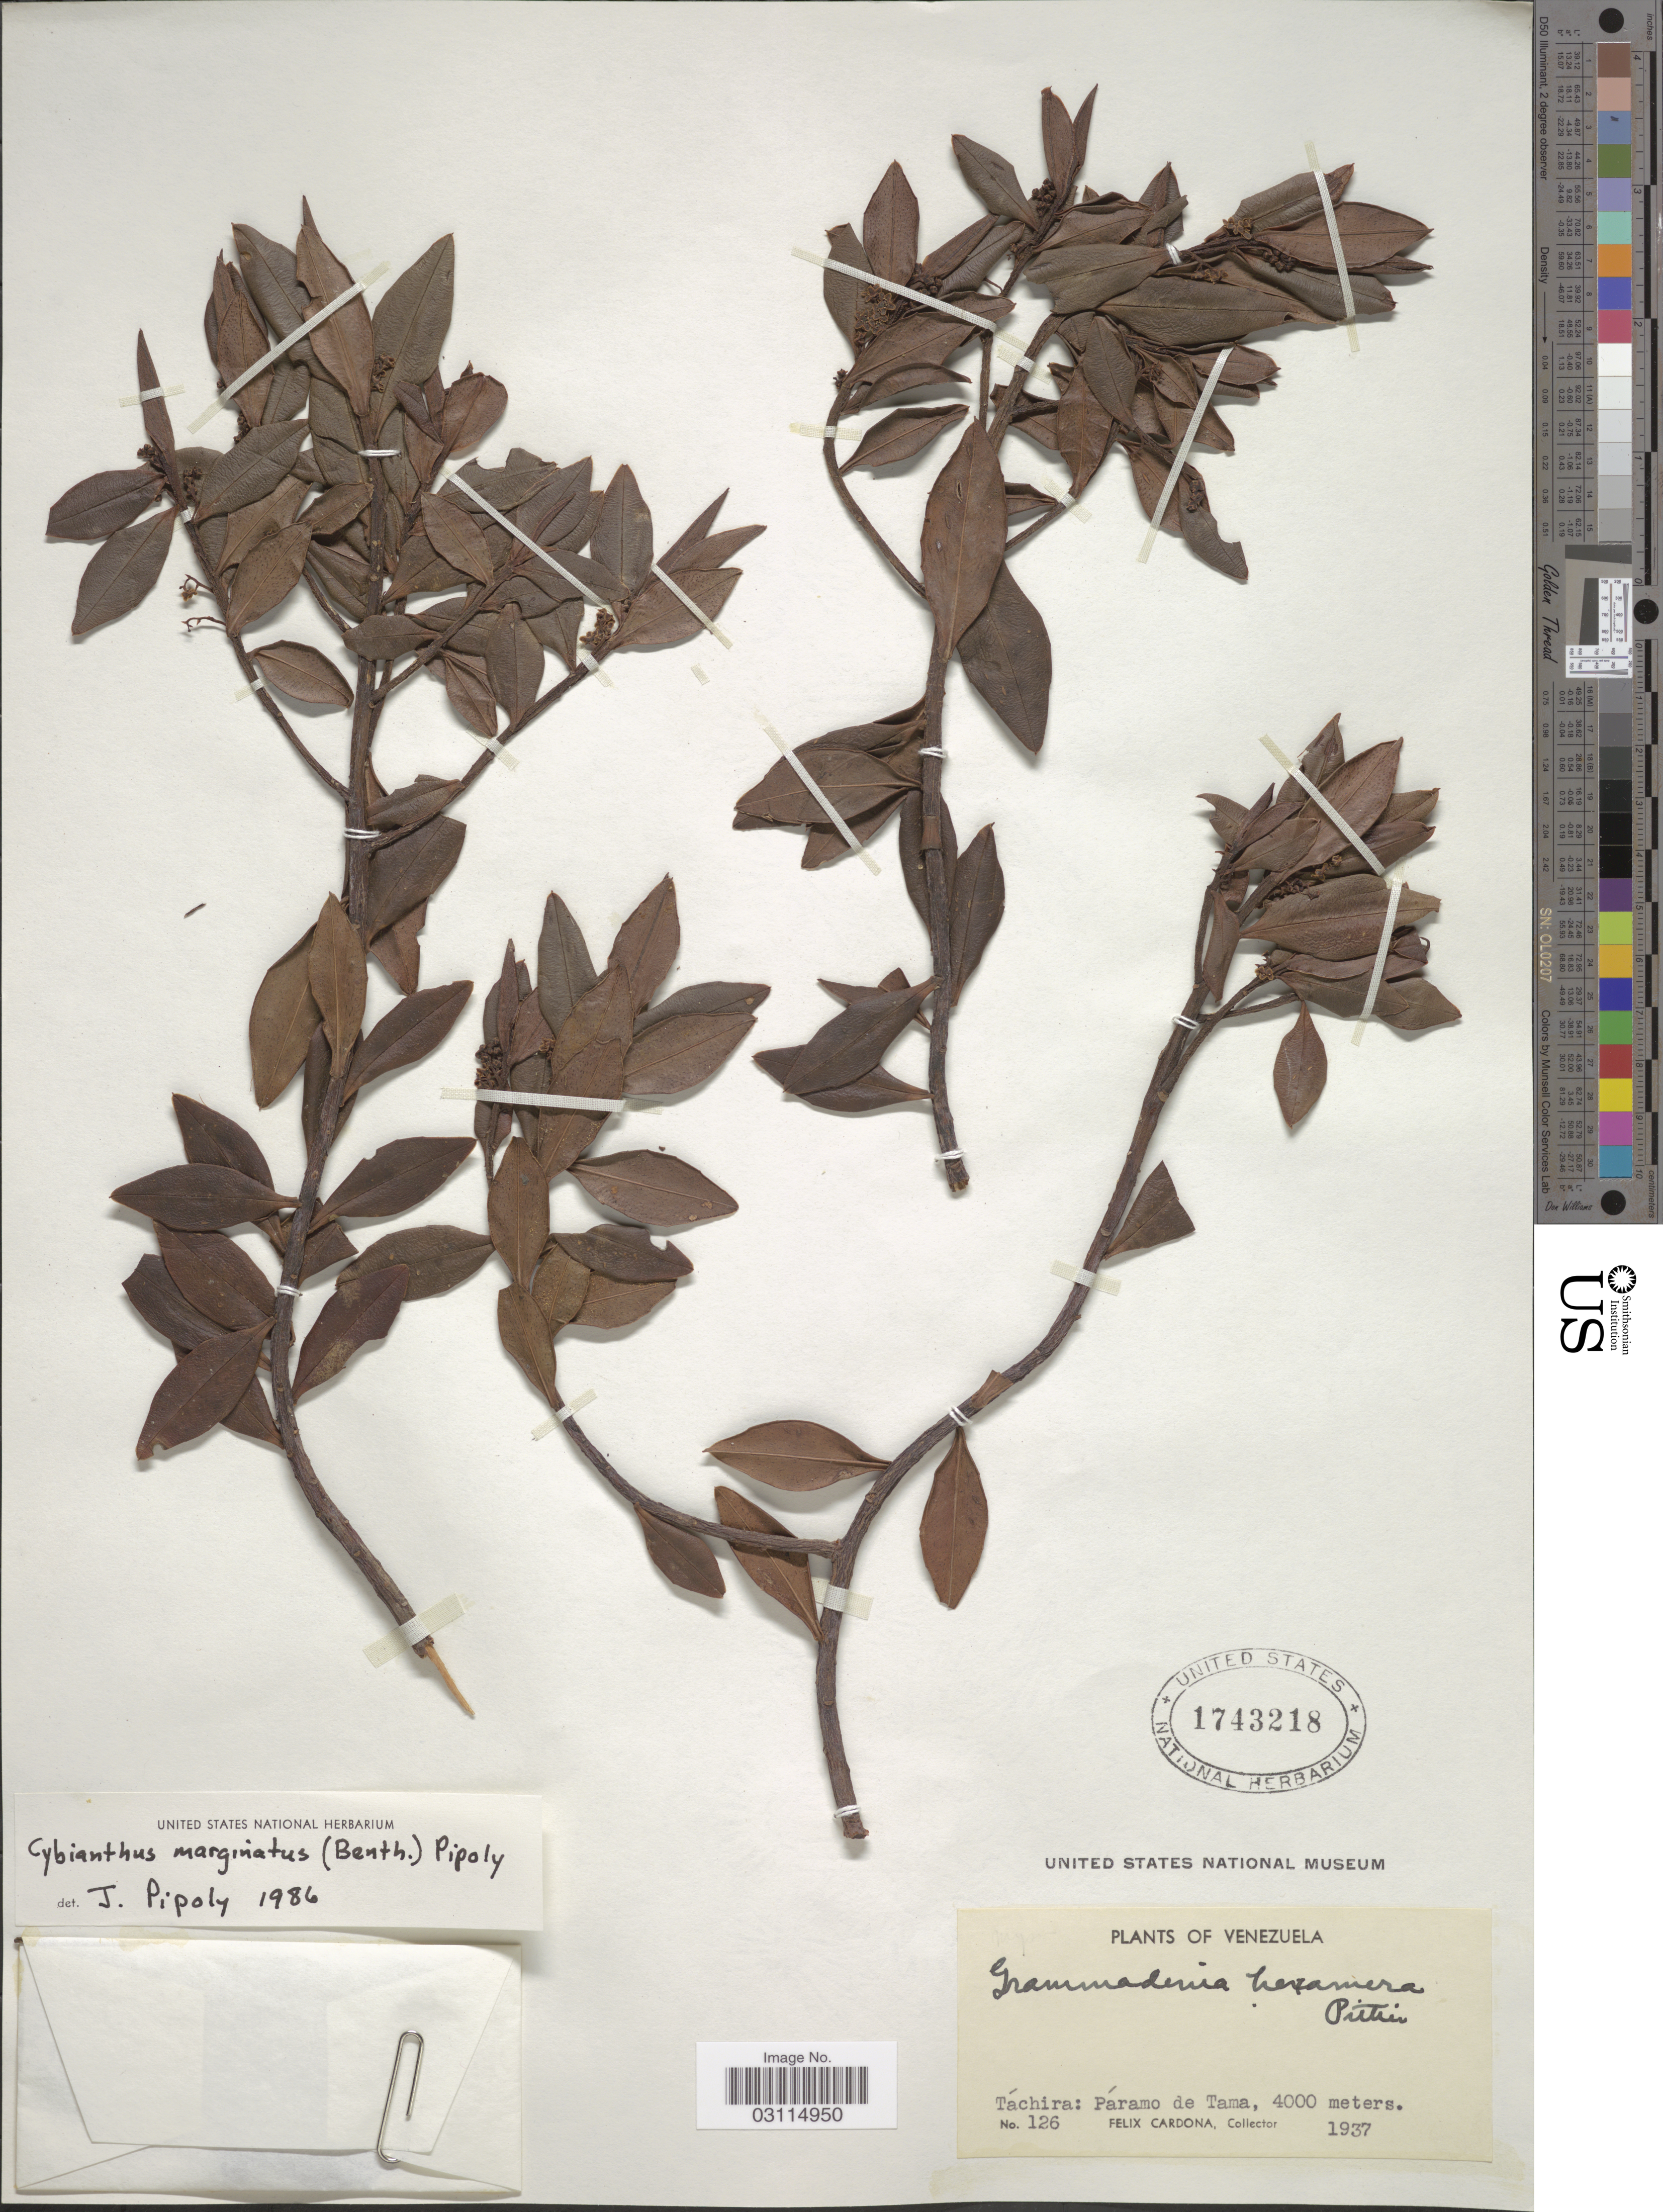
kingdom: Plantae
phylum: Tracheophyta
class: Magnoliopsida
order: Ericales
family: Primulaceae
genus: Cybianthus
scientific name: Cybianthus marginatus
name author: (Benth.) Pipoly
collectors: F. Cardona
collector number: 126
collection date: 1937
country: Venezuela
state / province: Tachira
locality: Páramo de Tama.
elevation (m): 4000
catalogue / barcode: US 1743218